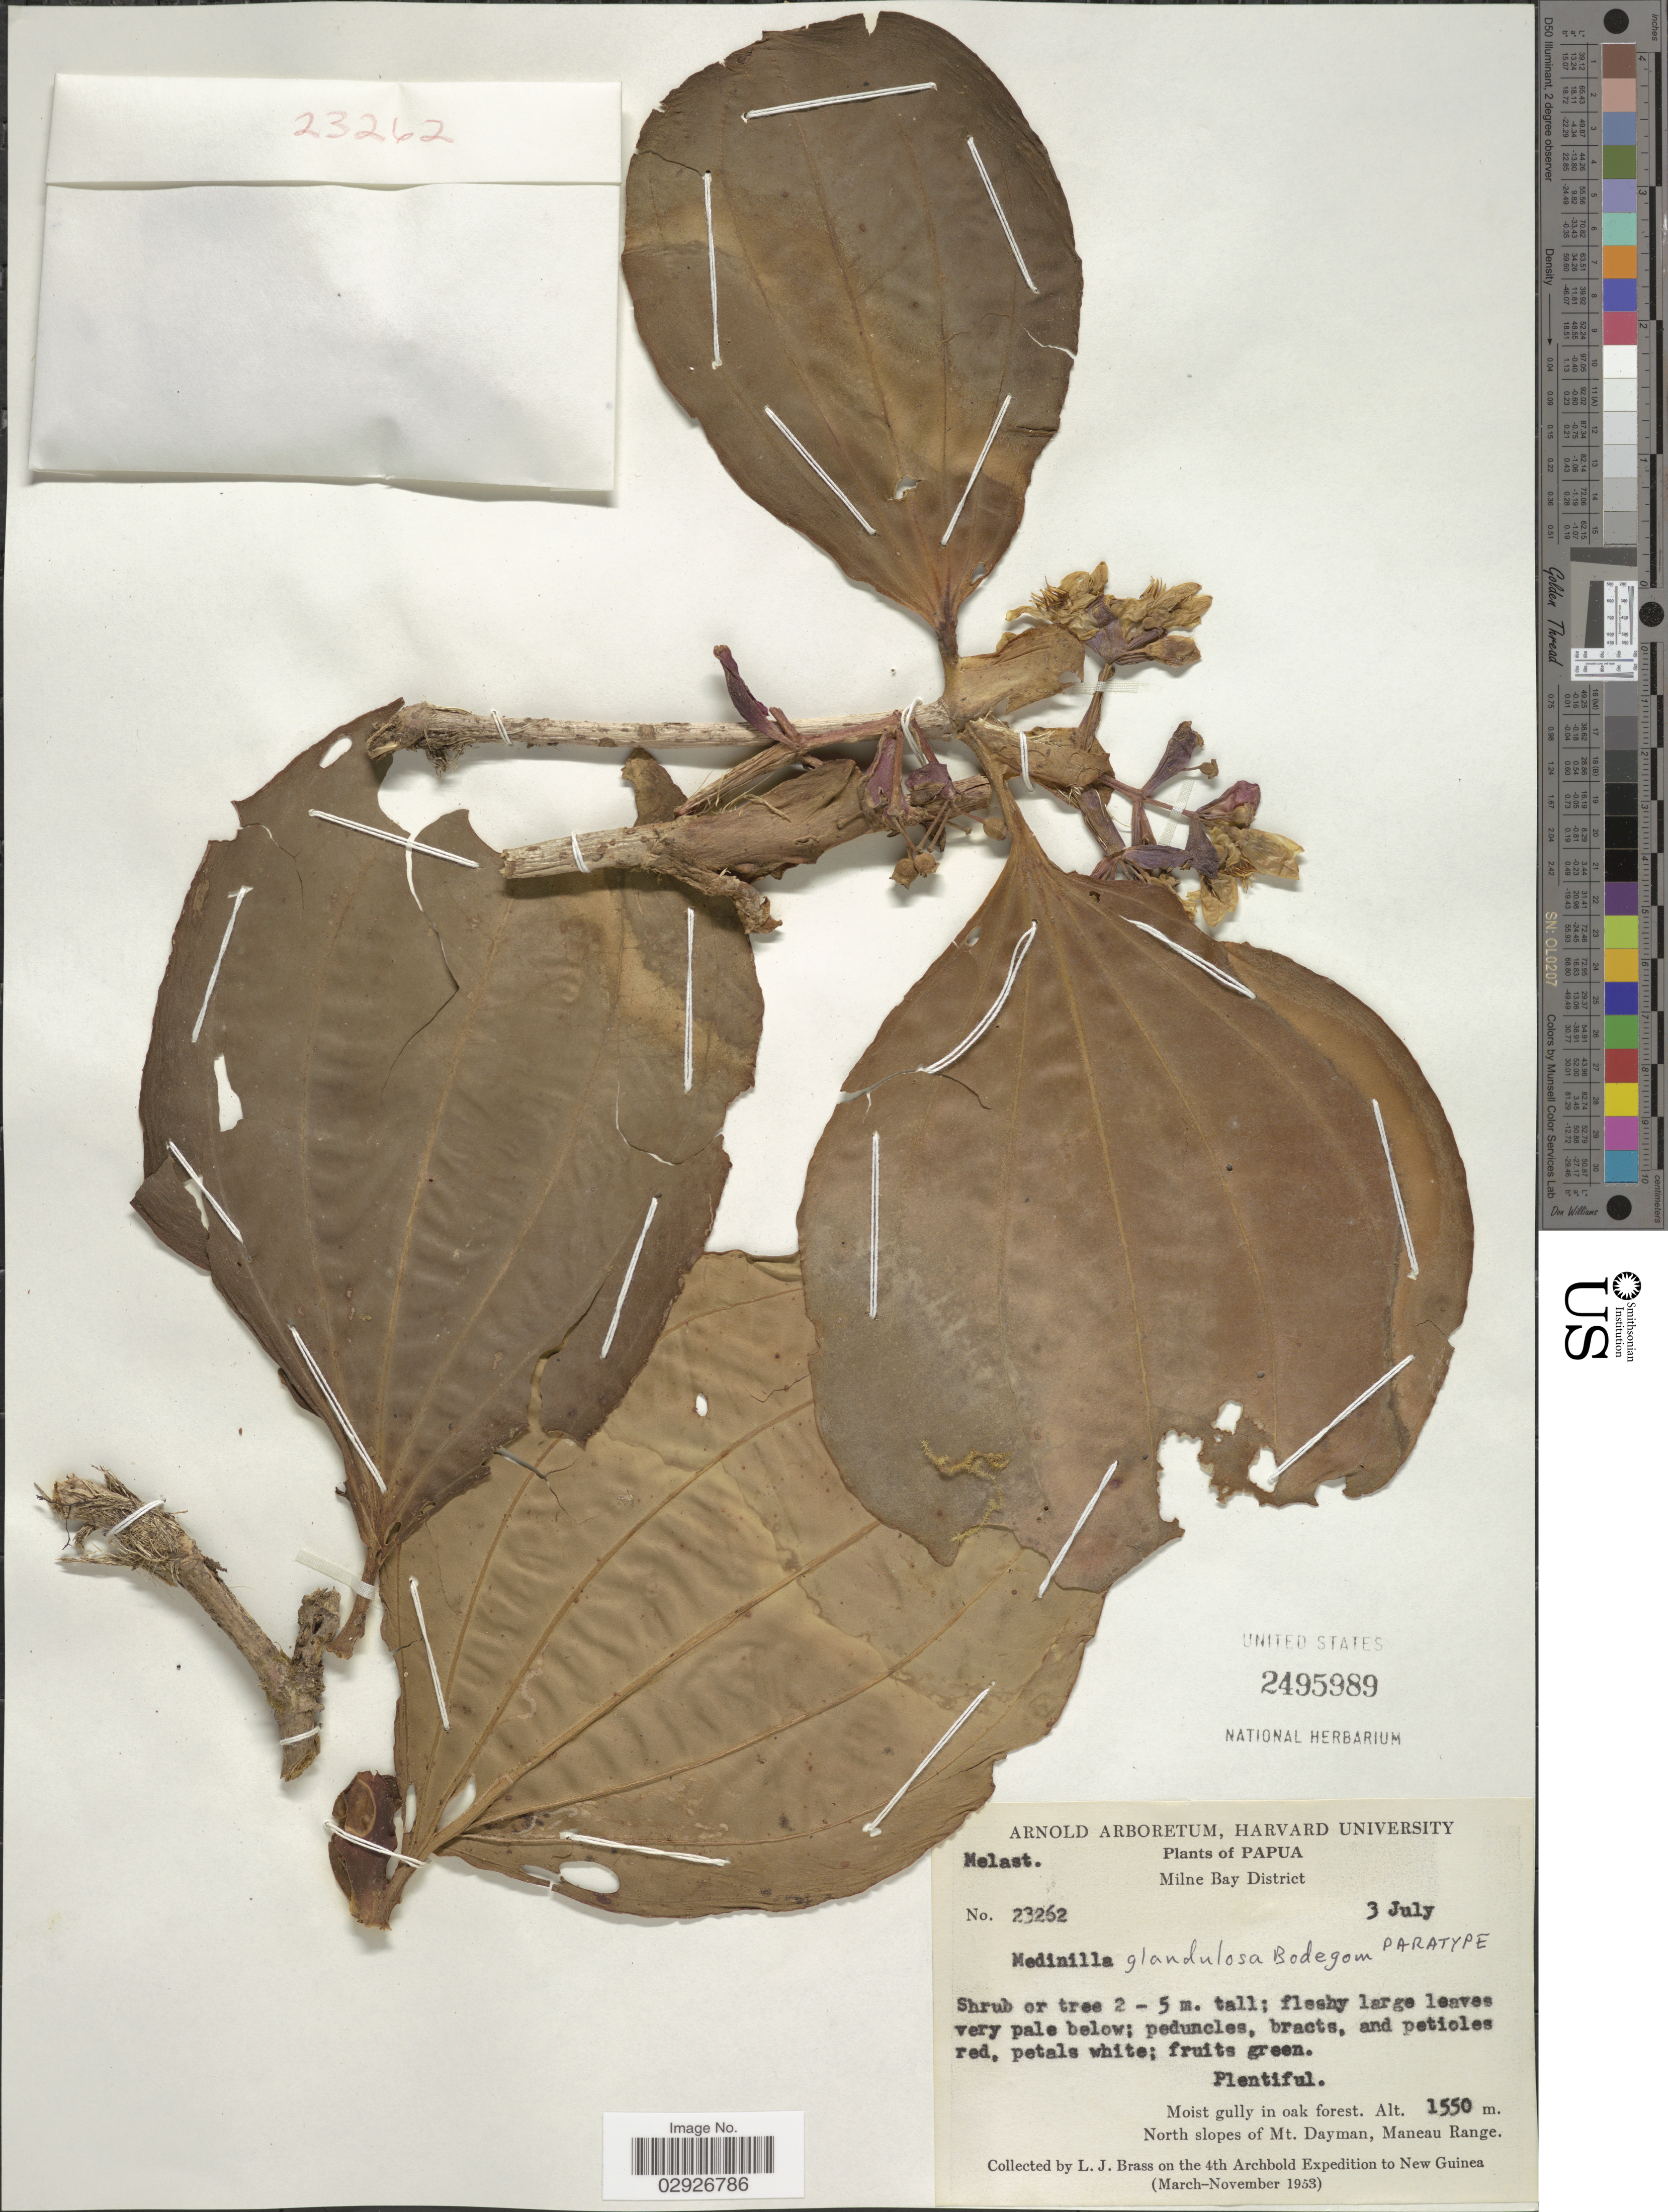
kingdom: Plantae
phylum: Tracheophyta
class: Magnoliopsida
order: Myrtales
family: Melastomataceae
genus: Medinilla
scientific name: Medinilla glandulosa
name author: Bodegom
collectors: L. J. Brass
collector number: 23262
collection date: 1953-07-03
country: Papua New Guinea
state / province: Milne Bay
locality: Milne Bay District. Moist gully in oak forest. North slopes of Mt. Dayman, Maneau Range.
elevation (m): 1550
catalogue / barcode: US 2495989